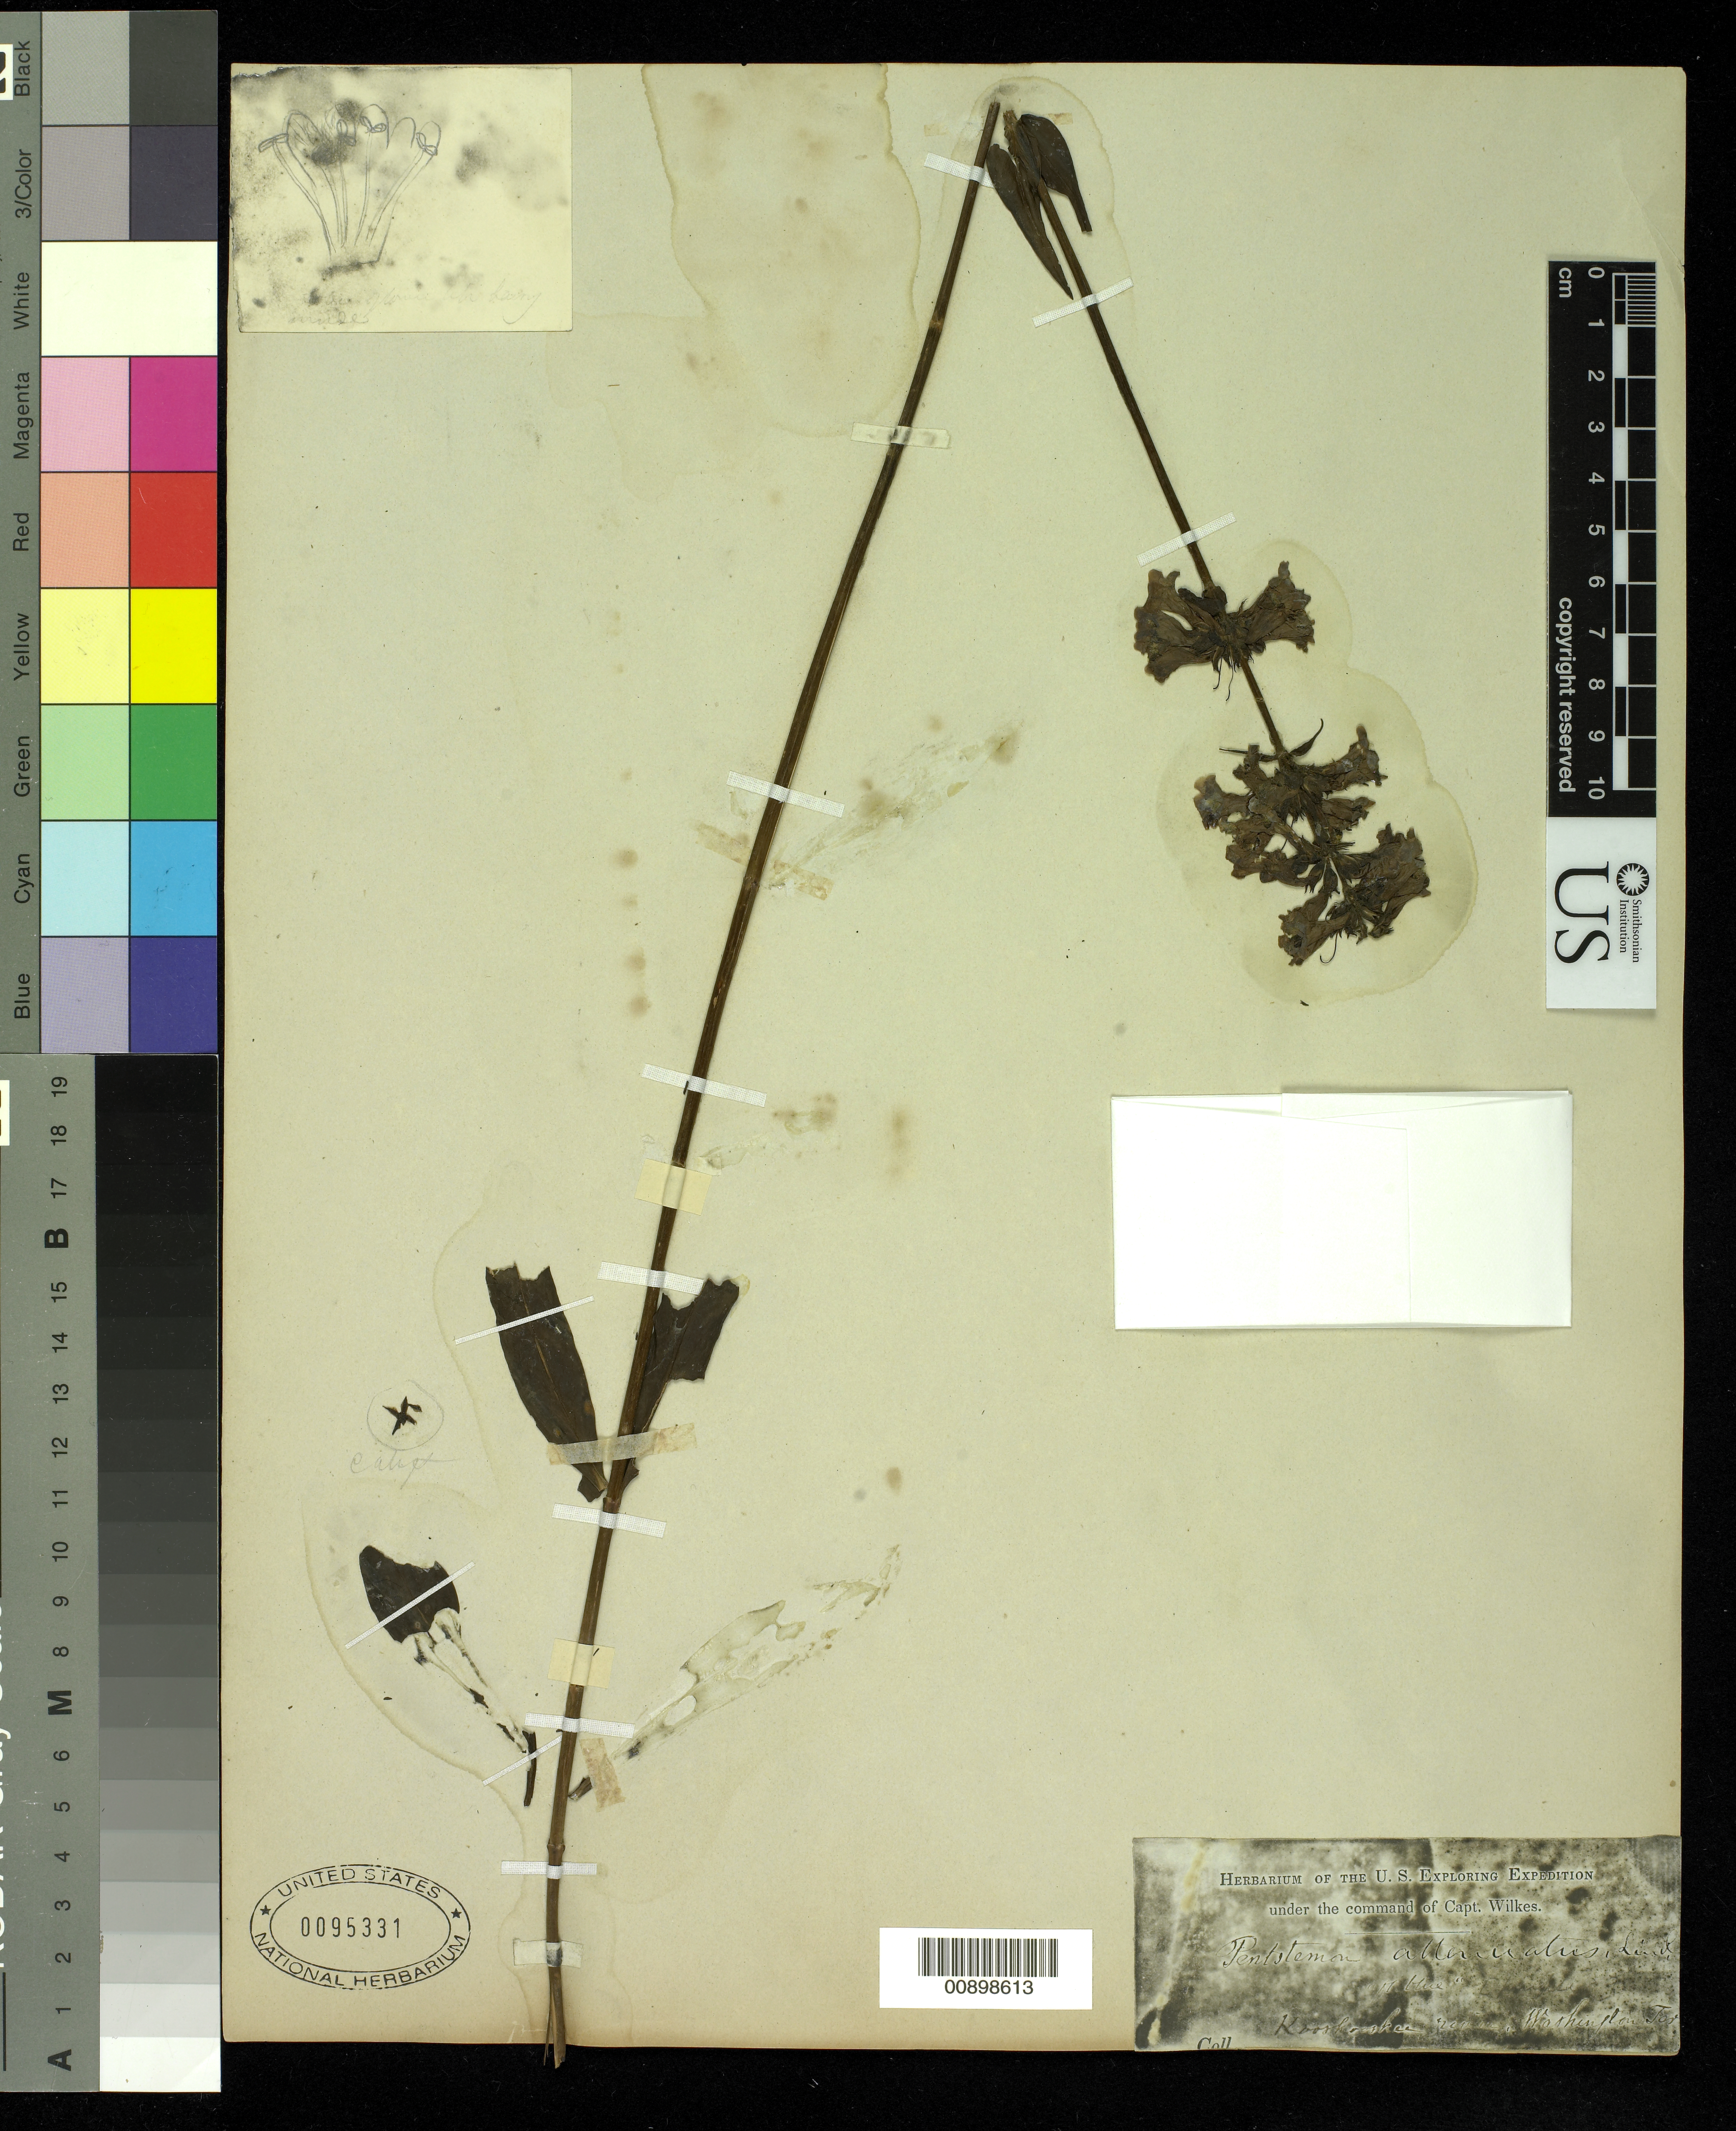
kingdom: Plantae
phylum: Tracheophyta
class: Magnoliopsida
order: Lamiales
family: Plantaginaceae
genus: Penstemon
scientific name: Penstemon attenuatus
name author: Douglas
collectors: Wilkes Explor. Exped.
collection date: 1838/1842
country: United States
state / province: Washington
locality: Kooskooskee River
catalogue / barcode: US 95331